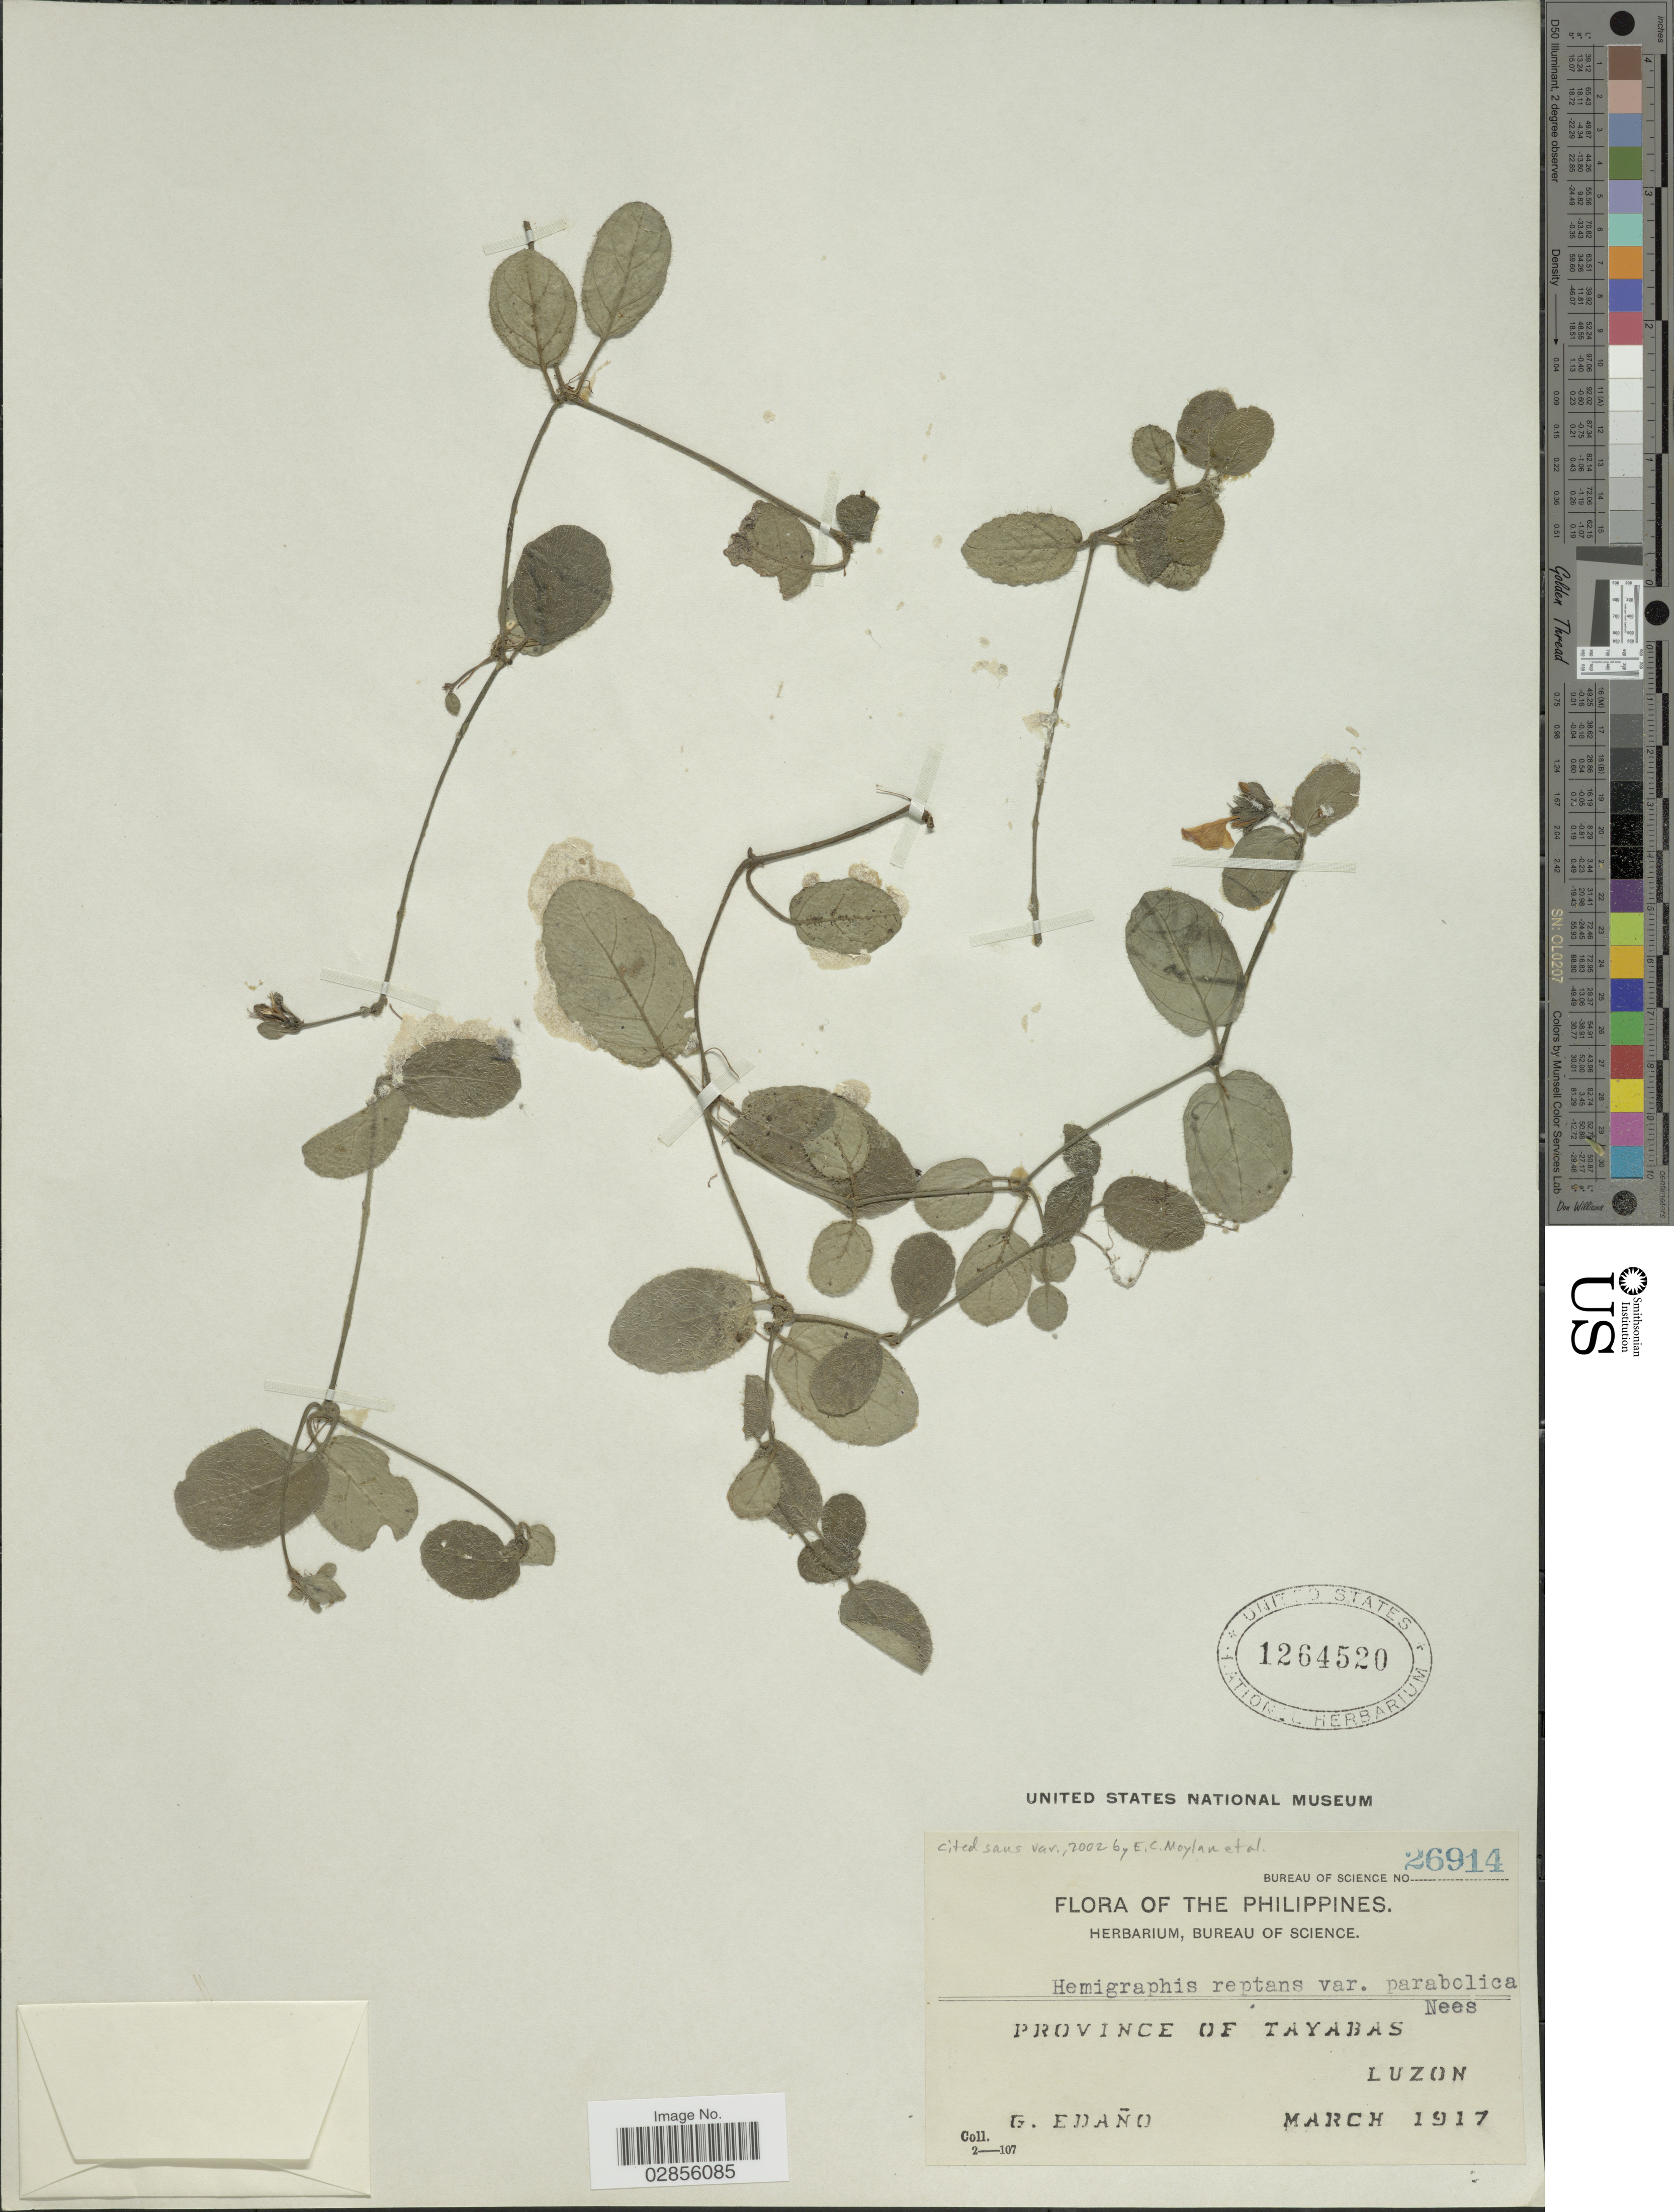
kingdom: Plantae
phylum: Tracheophyta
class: Magnoliopsida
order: Lamiales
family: Acanthaceae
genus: Hemigraphis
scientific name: Hemigraphis reptans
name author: (G. Forst.) T. Anderson ex Hemsl.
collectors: G. Edaño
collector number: Bureau of Science 26914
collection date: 1917-03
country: Philippines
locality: Province of Tayabas, Luzon.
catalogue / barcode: US 1264520